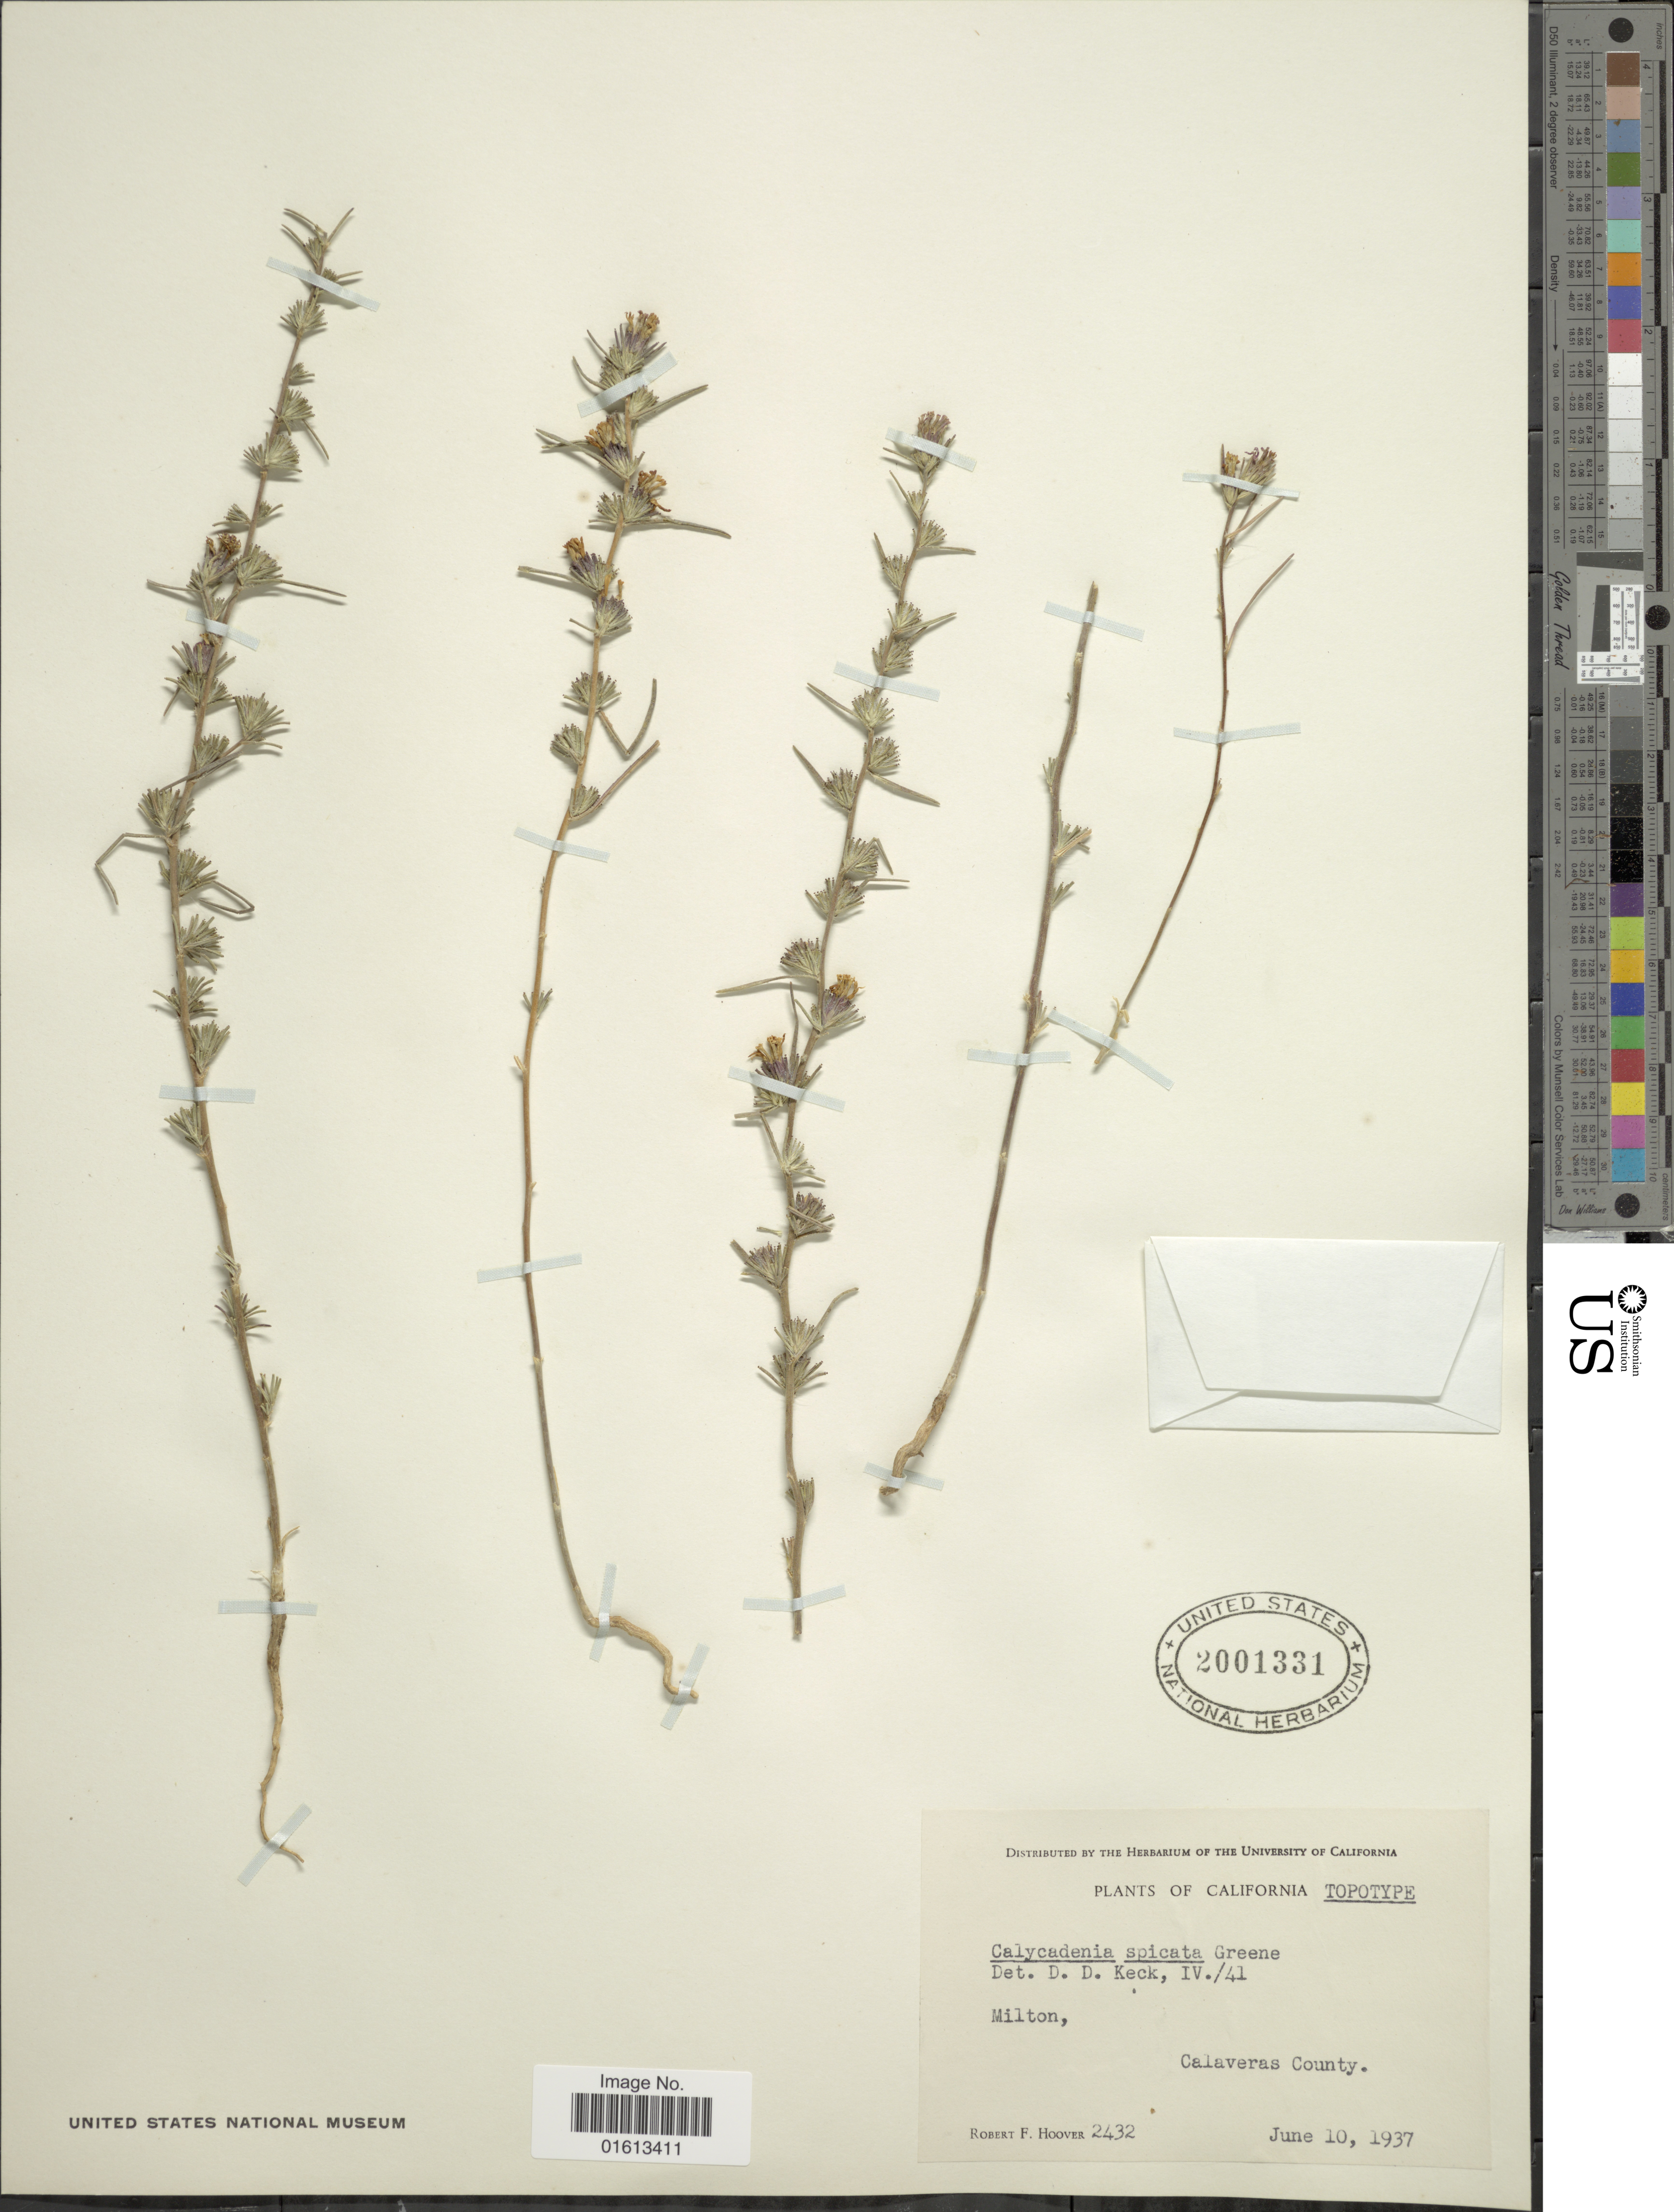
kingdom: Plantae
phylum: Tracheophyta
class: Magnoliopsida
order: Asterales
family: Asteraceae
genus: Calycadenia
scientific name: Calycadenia spicata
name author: (Greene) Greene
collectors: R. F. Hoover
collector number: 2432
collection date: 1937-06-10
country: United States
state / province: California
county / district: Calaveras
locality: Milton, Calaveras County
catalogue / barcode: US 2001331